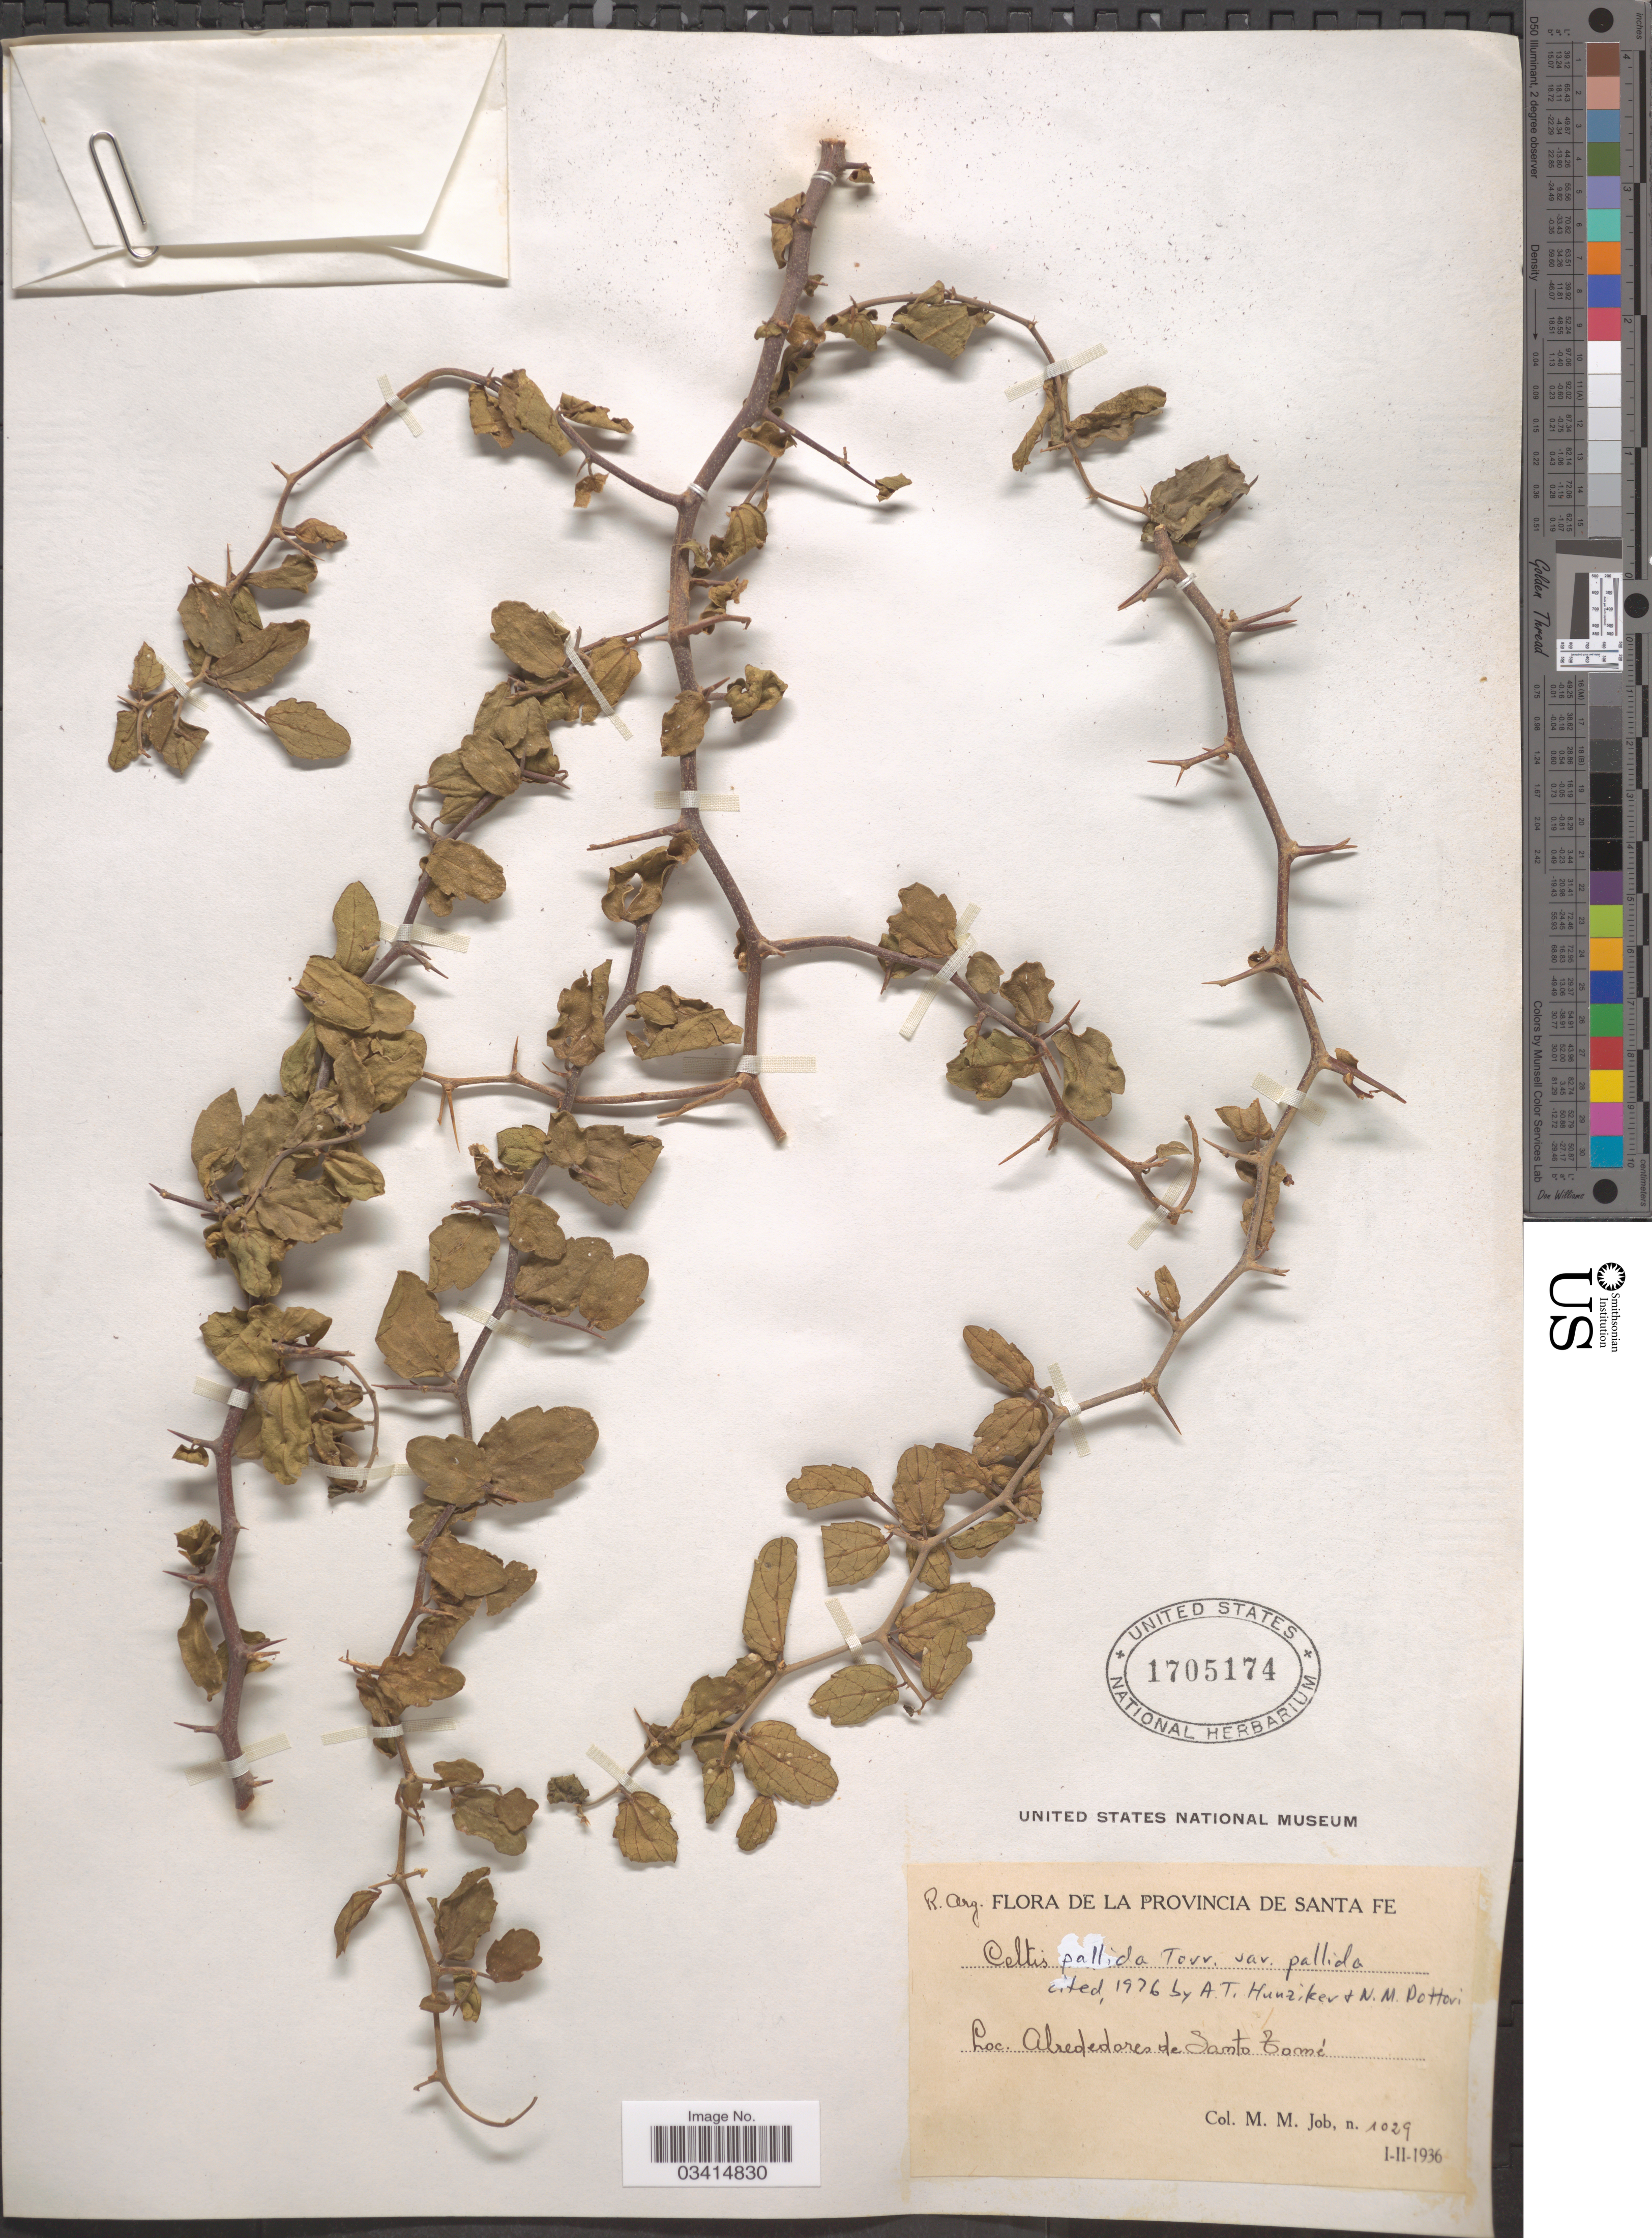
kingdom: Plantae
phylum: Tracheophyta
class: Magnoliopsida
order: Rosales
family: Cannabaceae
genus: Celtis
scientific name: Celtis pallida var. pallida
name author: Torr.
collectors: M. Job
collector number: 1029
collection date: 1936-11-01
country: Argentina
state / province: Santa Fe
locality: Alrededores de Santo Tomé.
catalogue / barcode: US 1705174